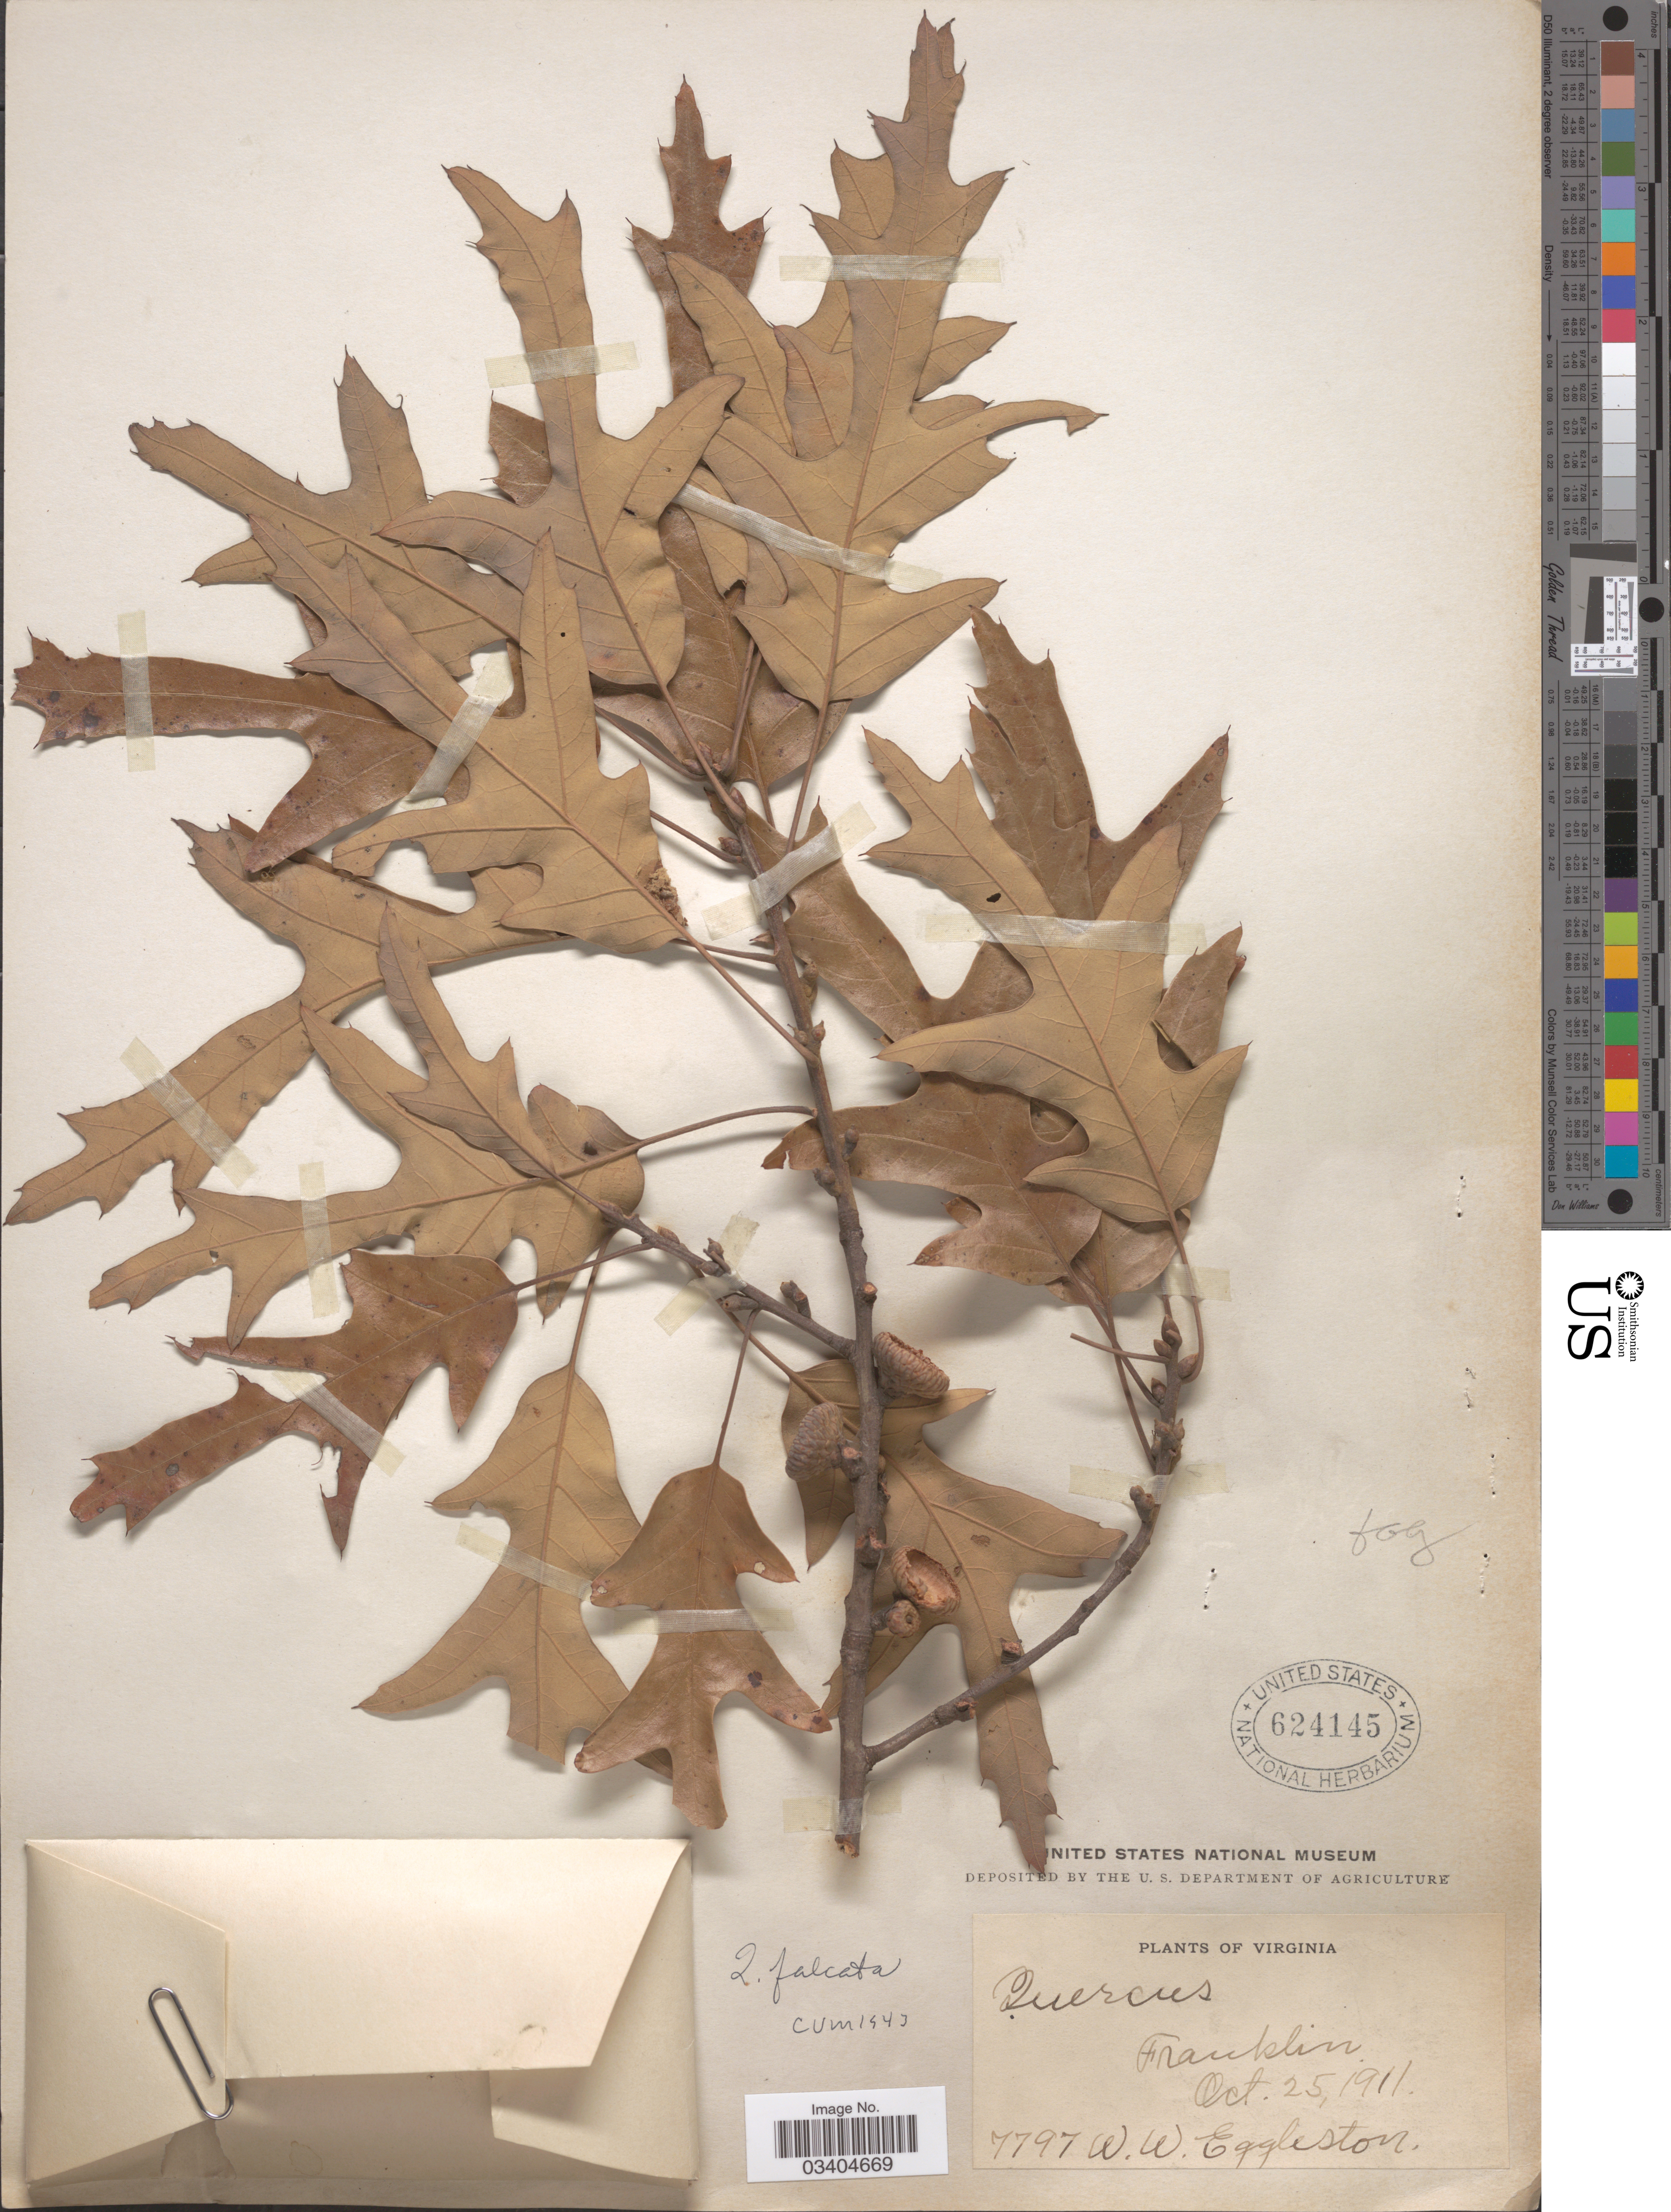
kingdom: Plantae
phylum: Tracheophyta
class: Magnoliopsida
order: Fagales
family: Fagaceae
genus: Quercus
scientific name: Quercus falcata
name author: Michx.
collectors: W. W. Eggleston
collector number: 7797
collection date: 1911-10-25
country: United States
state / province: Virginia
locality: Franklin.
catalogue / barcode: US 624145